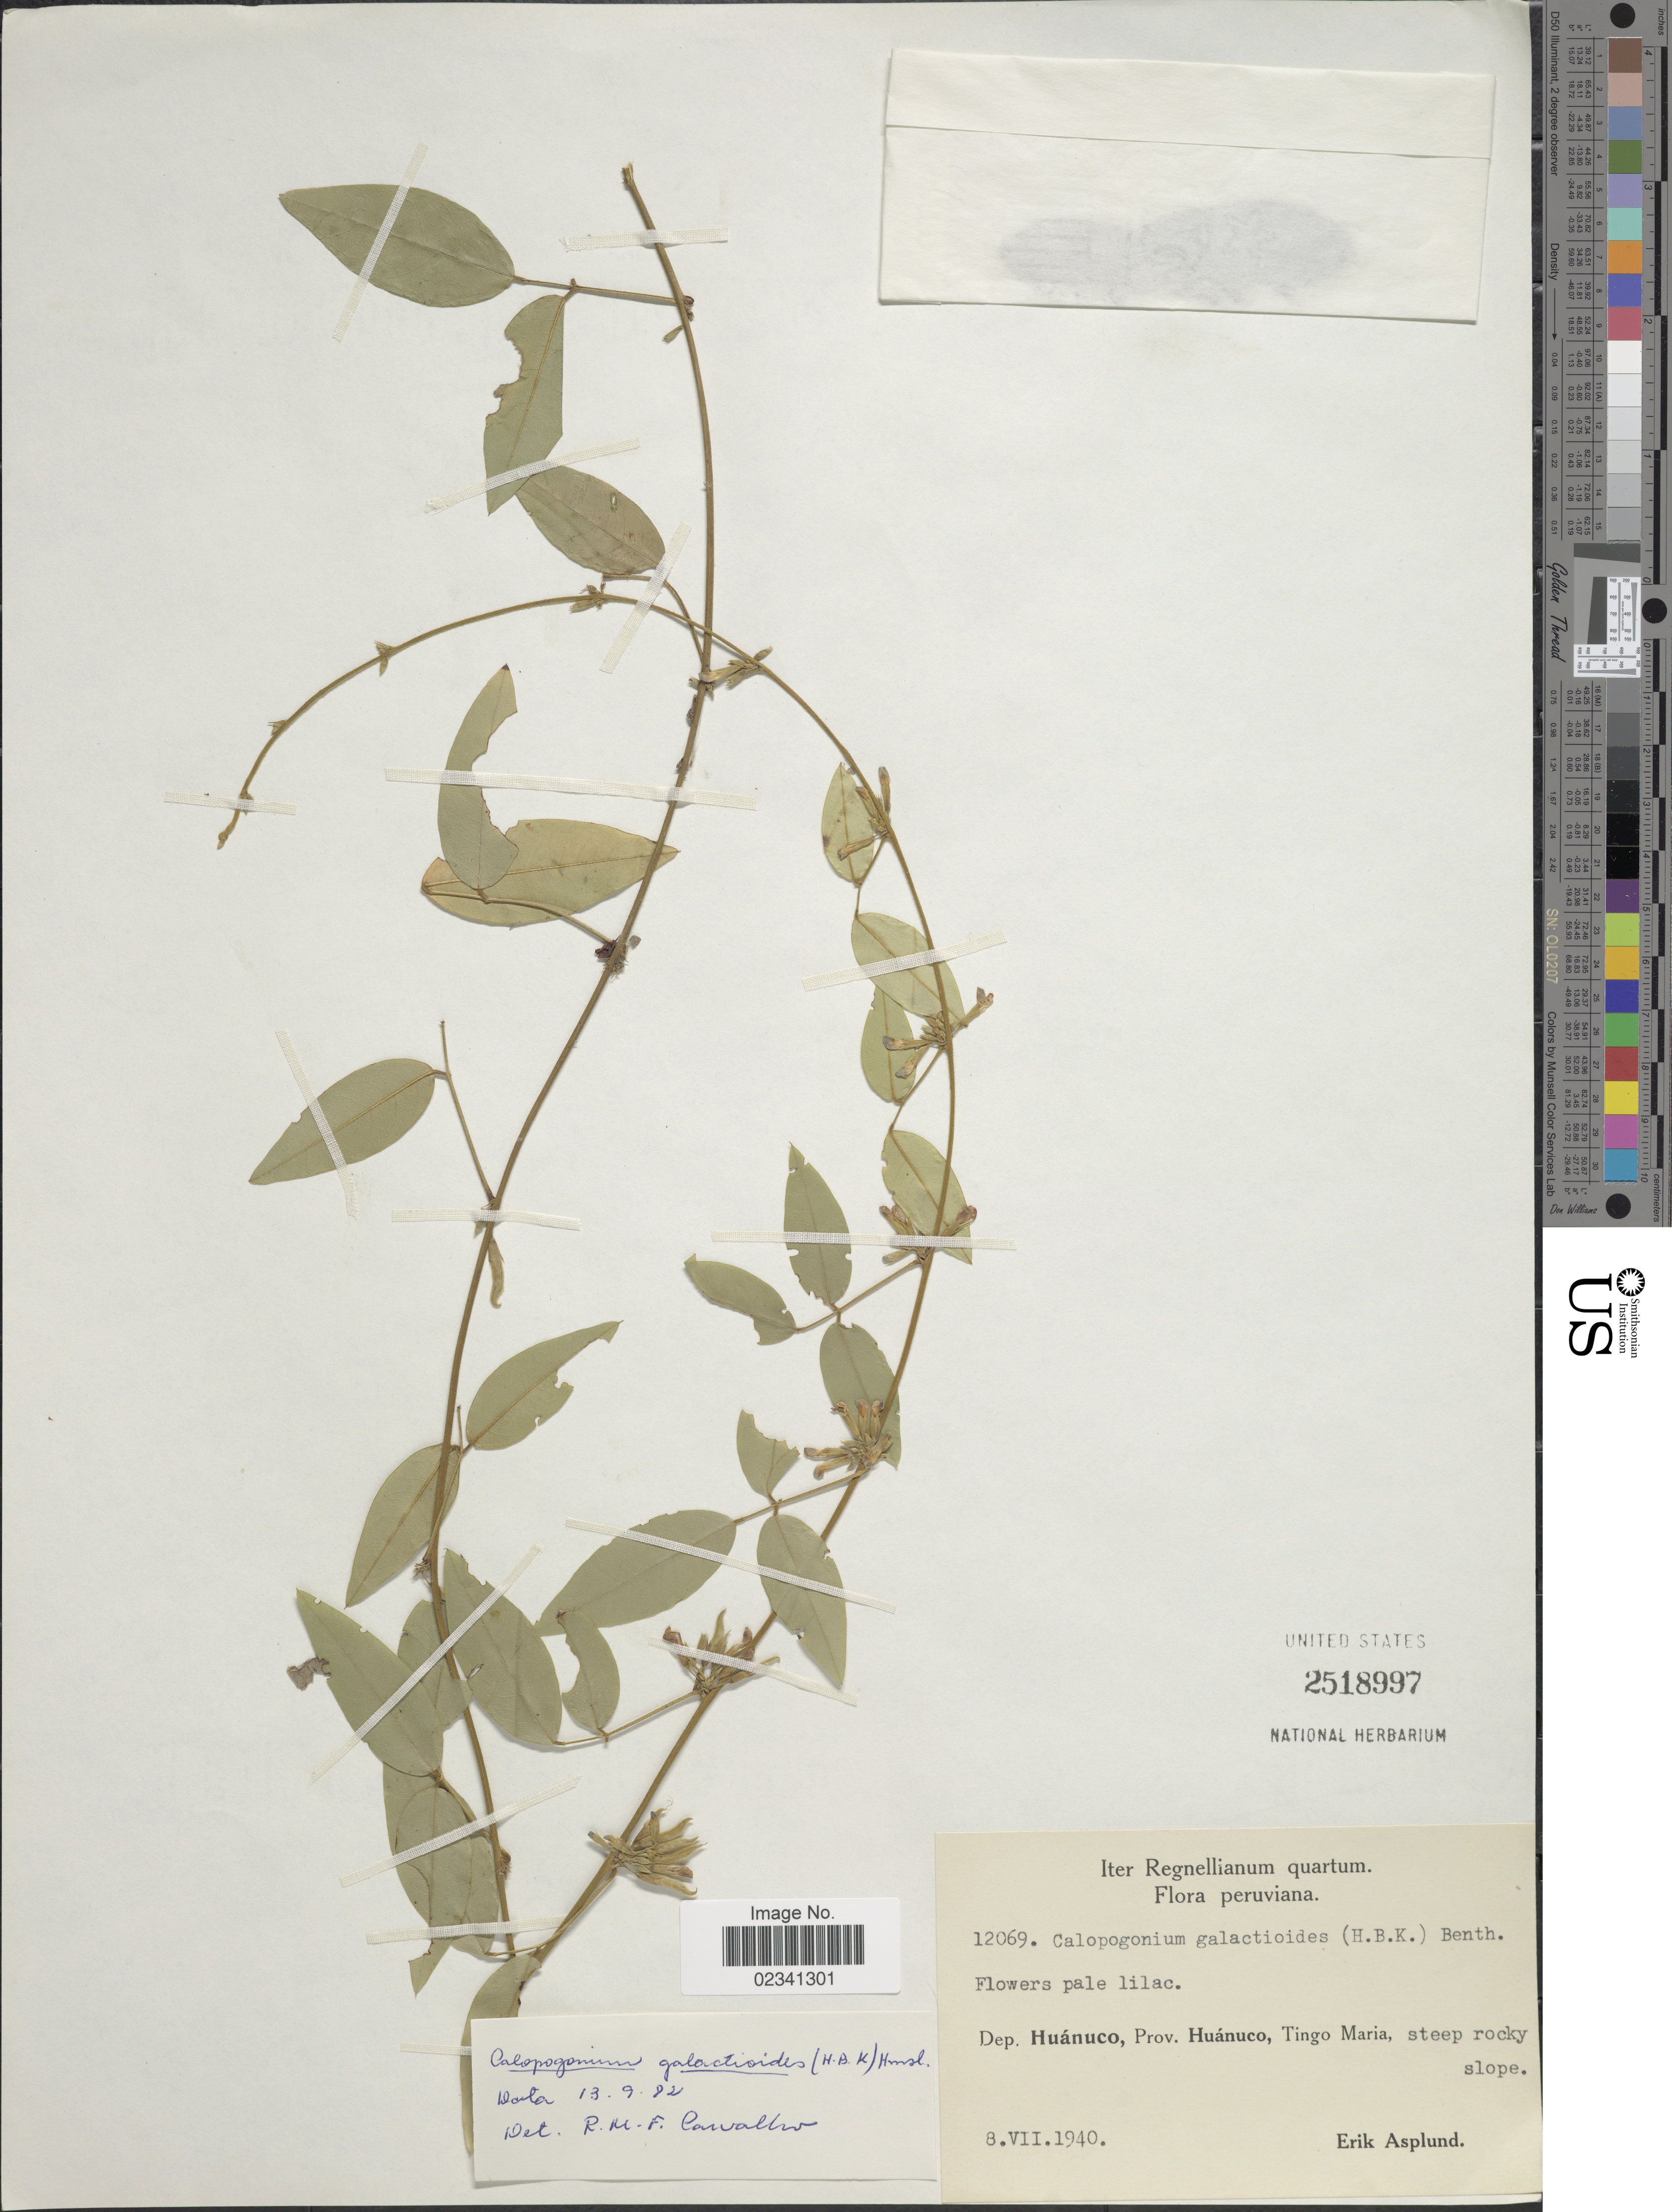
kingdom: Plantae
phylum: Tracheophyta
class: Magnoliopsida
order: Fabales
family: Fabaceae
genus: Calopogonium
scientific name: Calopogonium galactioides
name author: (Kunth) Hemsl.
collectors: E. Asplund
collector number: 12069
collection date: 1940-07-08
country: Peru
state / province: Huánuco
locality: Prov. Huanuco, Tingo Maria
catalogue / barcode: US 2518997